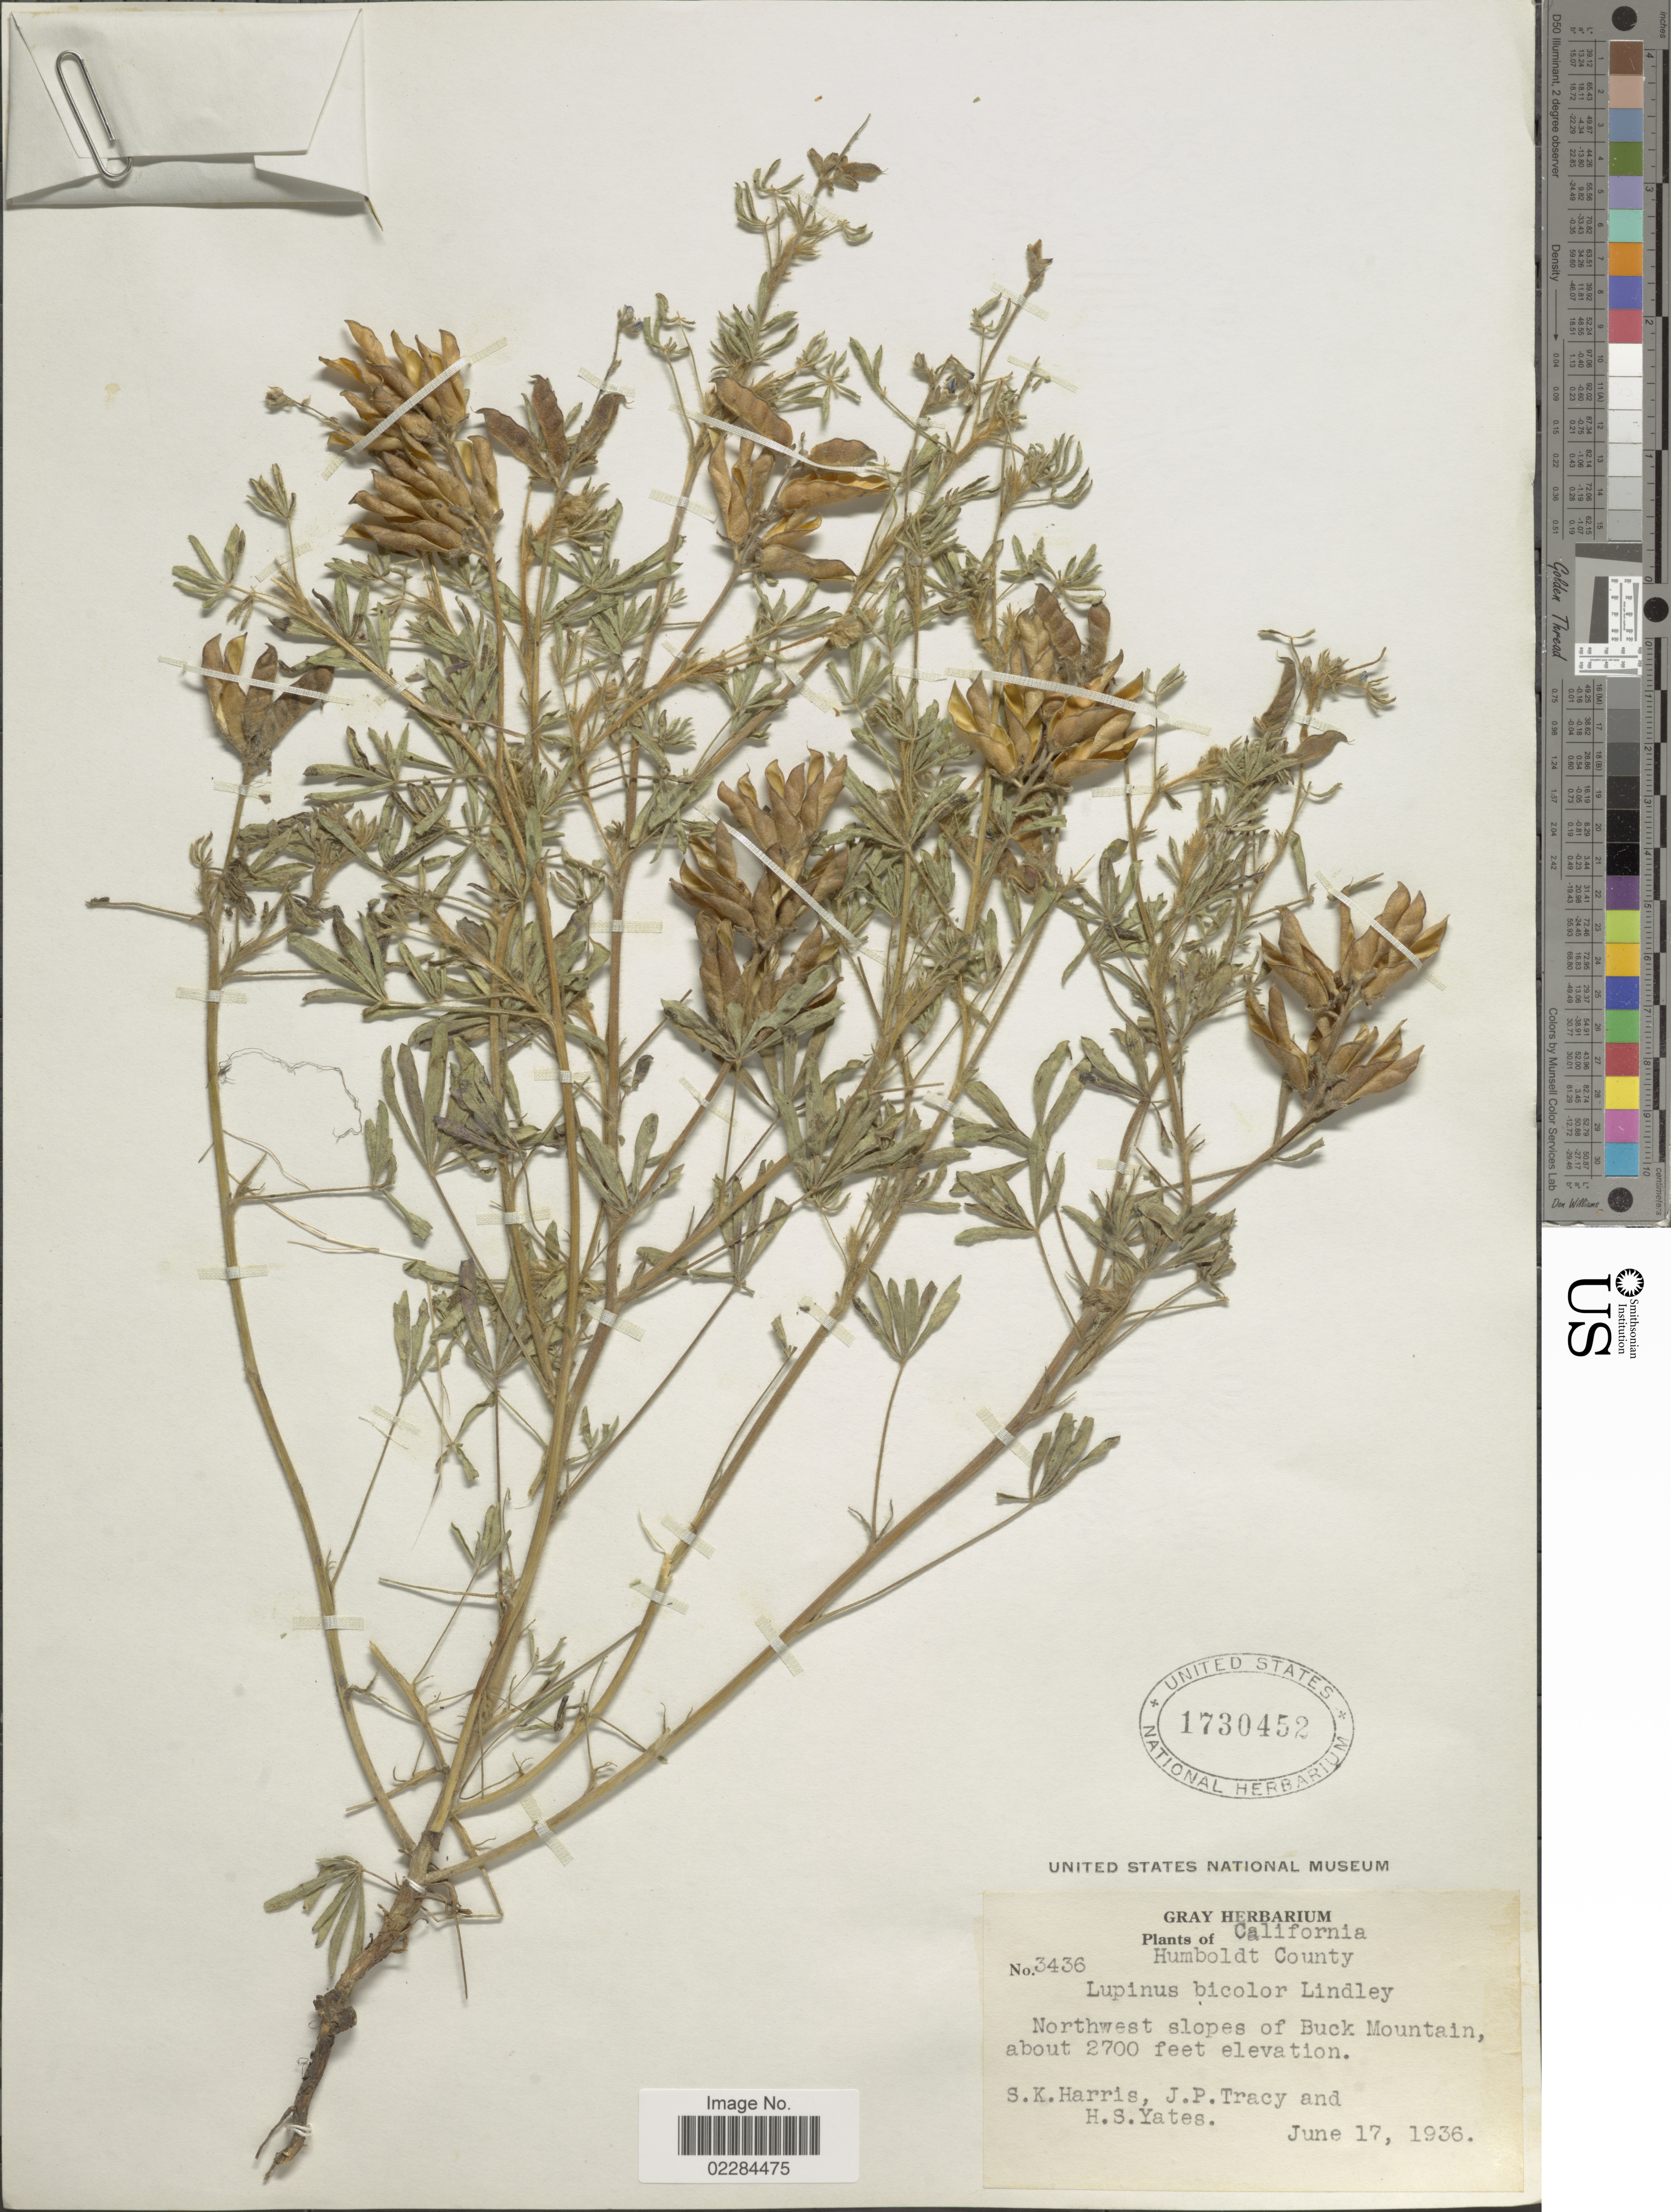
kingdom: Plantae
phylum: Tracheophyta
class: Magnoliopsida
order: Fabales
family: Fabaceae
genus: Lupinus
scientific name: Lupinus bicolor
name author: Lindl.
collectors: S. K. Harris, J. Tracy & H. S. Yates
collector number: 3436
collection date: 1936-06-17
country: United States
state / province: California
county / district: Humboldt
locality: Humboldt County. Northwest slopes of Buck Mountain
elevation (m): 823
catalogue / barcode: US 1730452